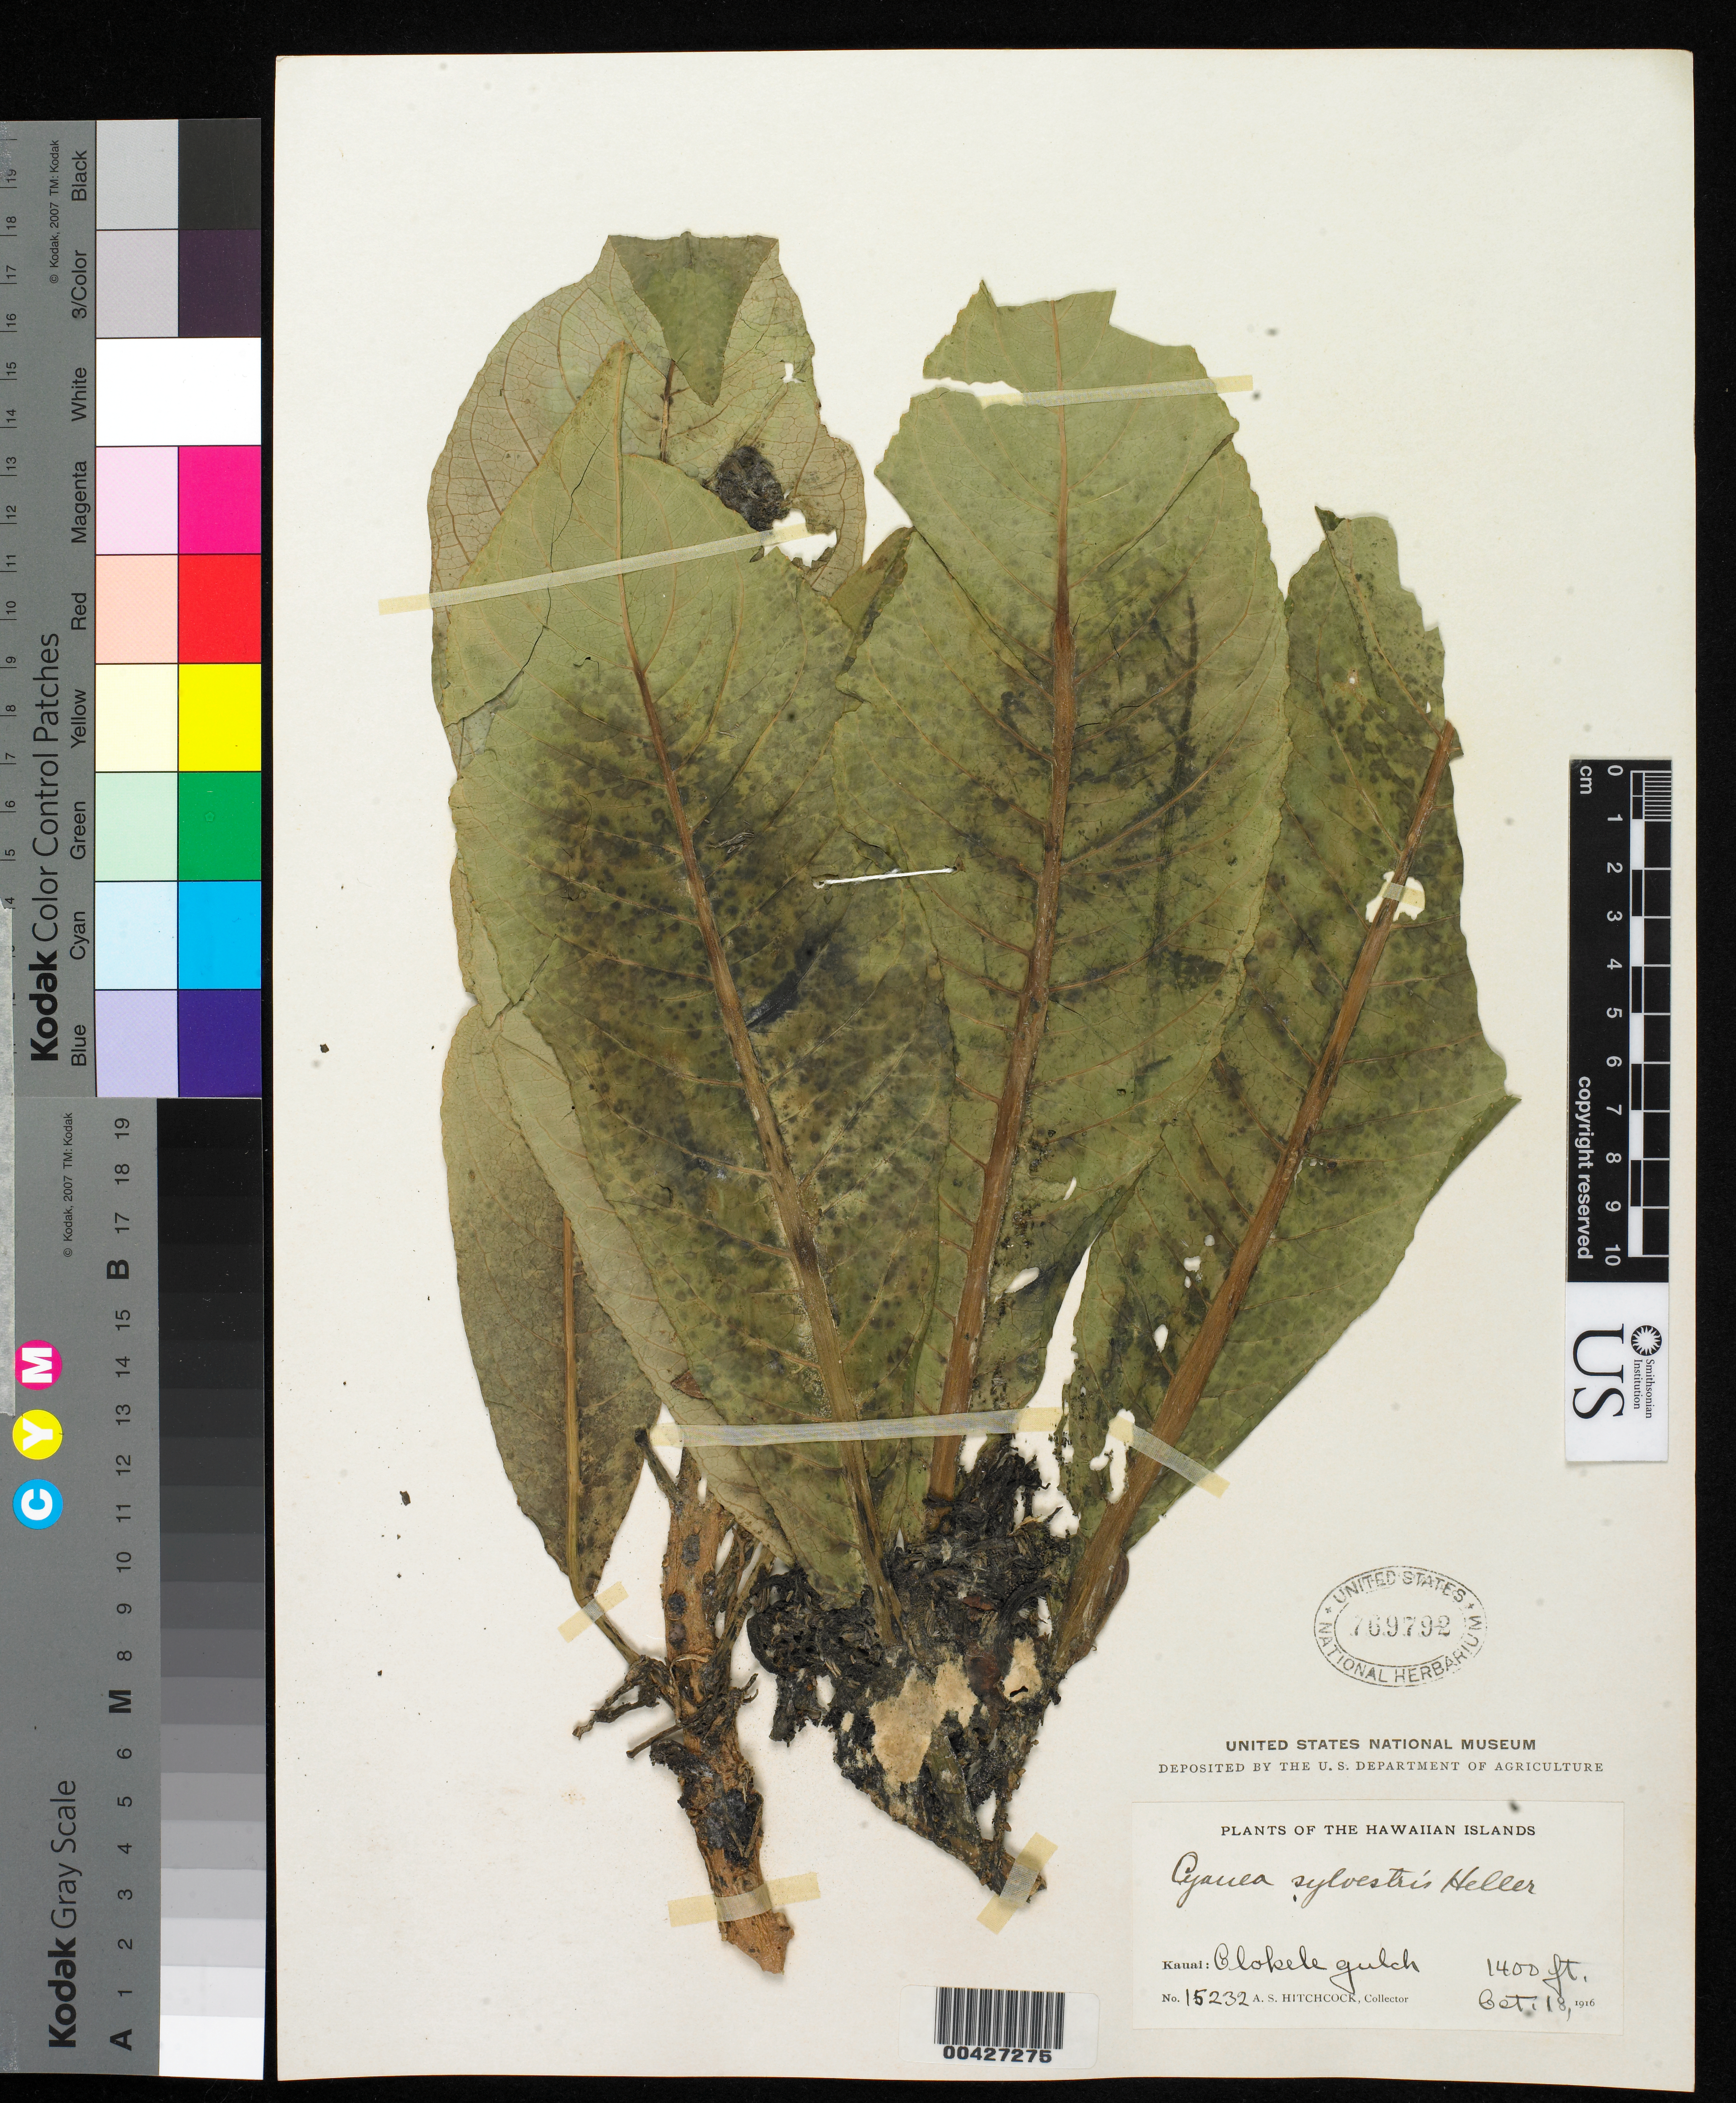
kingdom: Plantae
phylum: Tracheophyta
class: Magnoliopsida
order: Asterales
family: Campanulaceae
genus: Cyanea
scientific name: Cyanea hirtella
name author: (H. Mann) Hillebr.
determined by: Wagner, W. L., (BOT), Smithsonian Institution - National Museum of Natural History (UNITED STATES)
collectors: A. S. Hitchcock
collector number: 15232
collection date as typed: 18 Oct 1916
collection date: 1916-10-18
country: United States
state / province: Hawaii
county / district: Kauai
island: Kaua'i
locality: Olokele gulch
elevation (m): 427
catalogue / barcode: US 769792